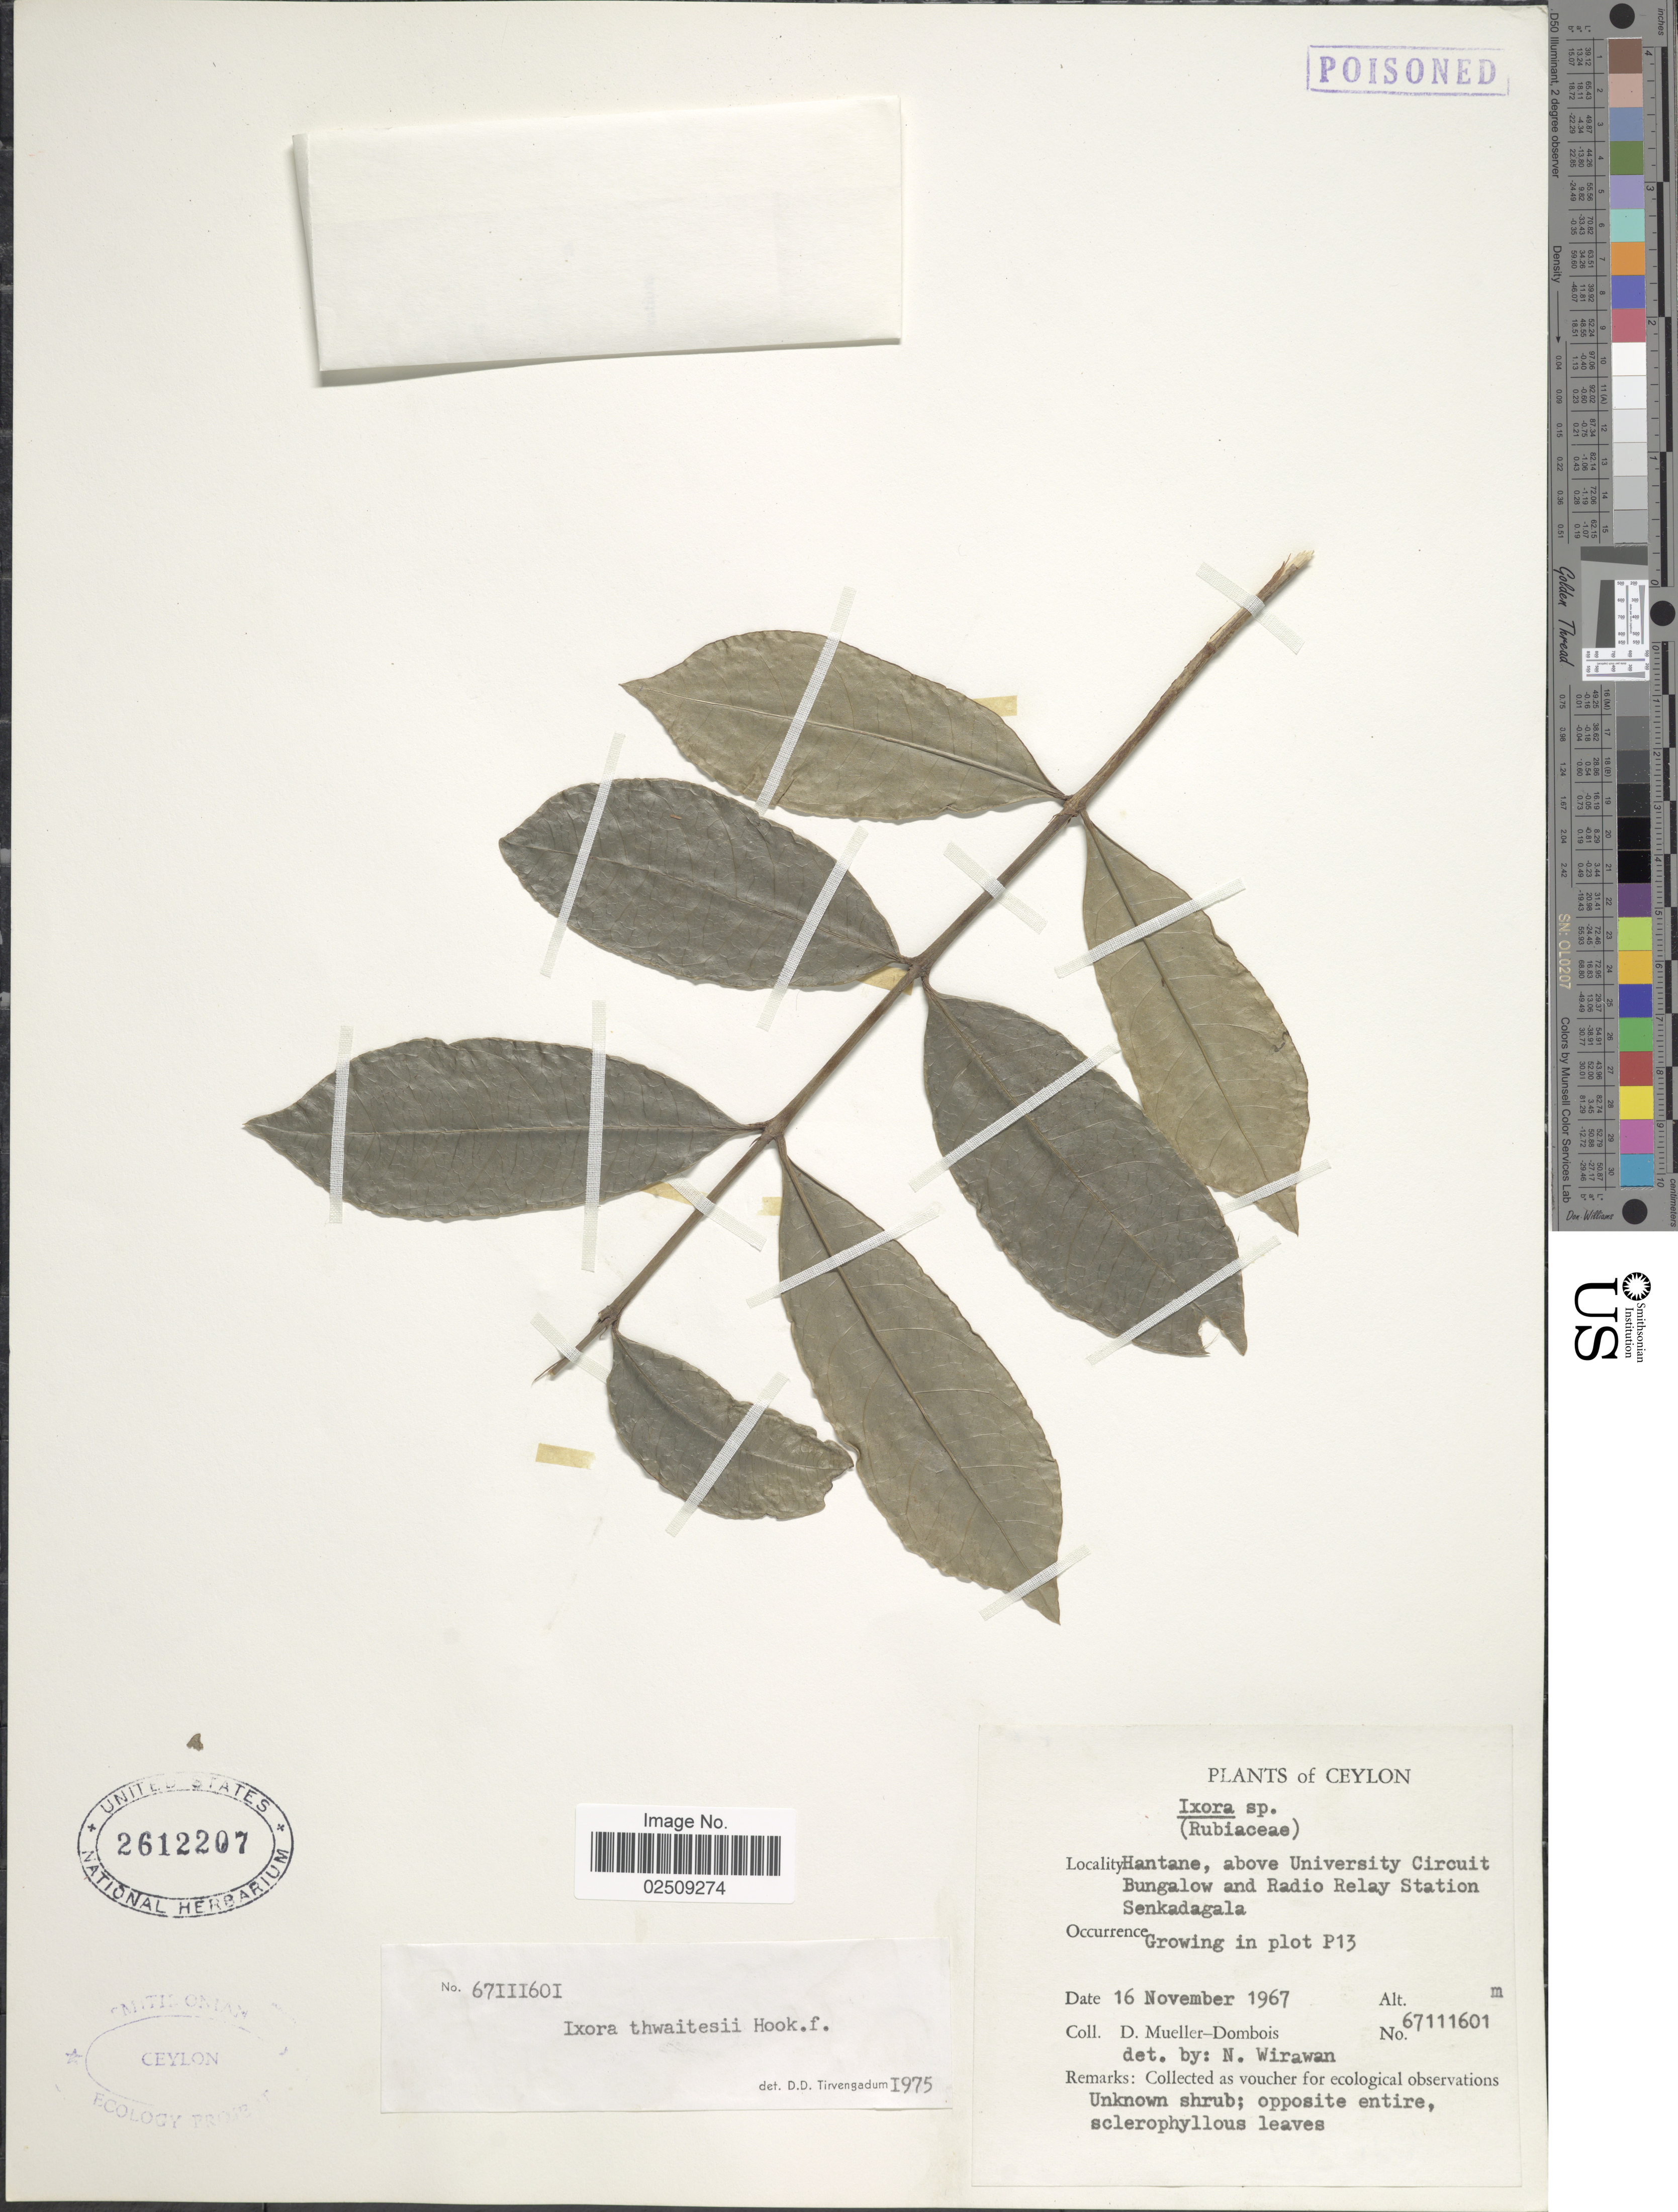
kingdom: Plantae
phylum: Tracheophyta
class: Magnoliopsida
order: Gentianales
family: Rubiaceae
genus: Ixora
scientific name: Ixora thwaitesii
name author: Hook. f.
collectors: D. Mueller-Dombois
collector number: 67111601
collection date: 1967-11-16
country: Sri Lanka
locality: Ceylon. Hantane, above University Circuit Bungalow and Radio Relay Station Senkadagala. Growing in plot P13.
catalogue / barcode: US 2612207